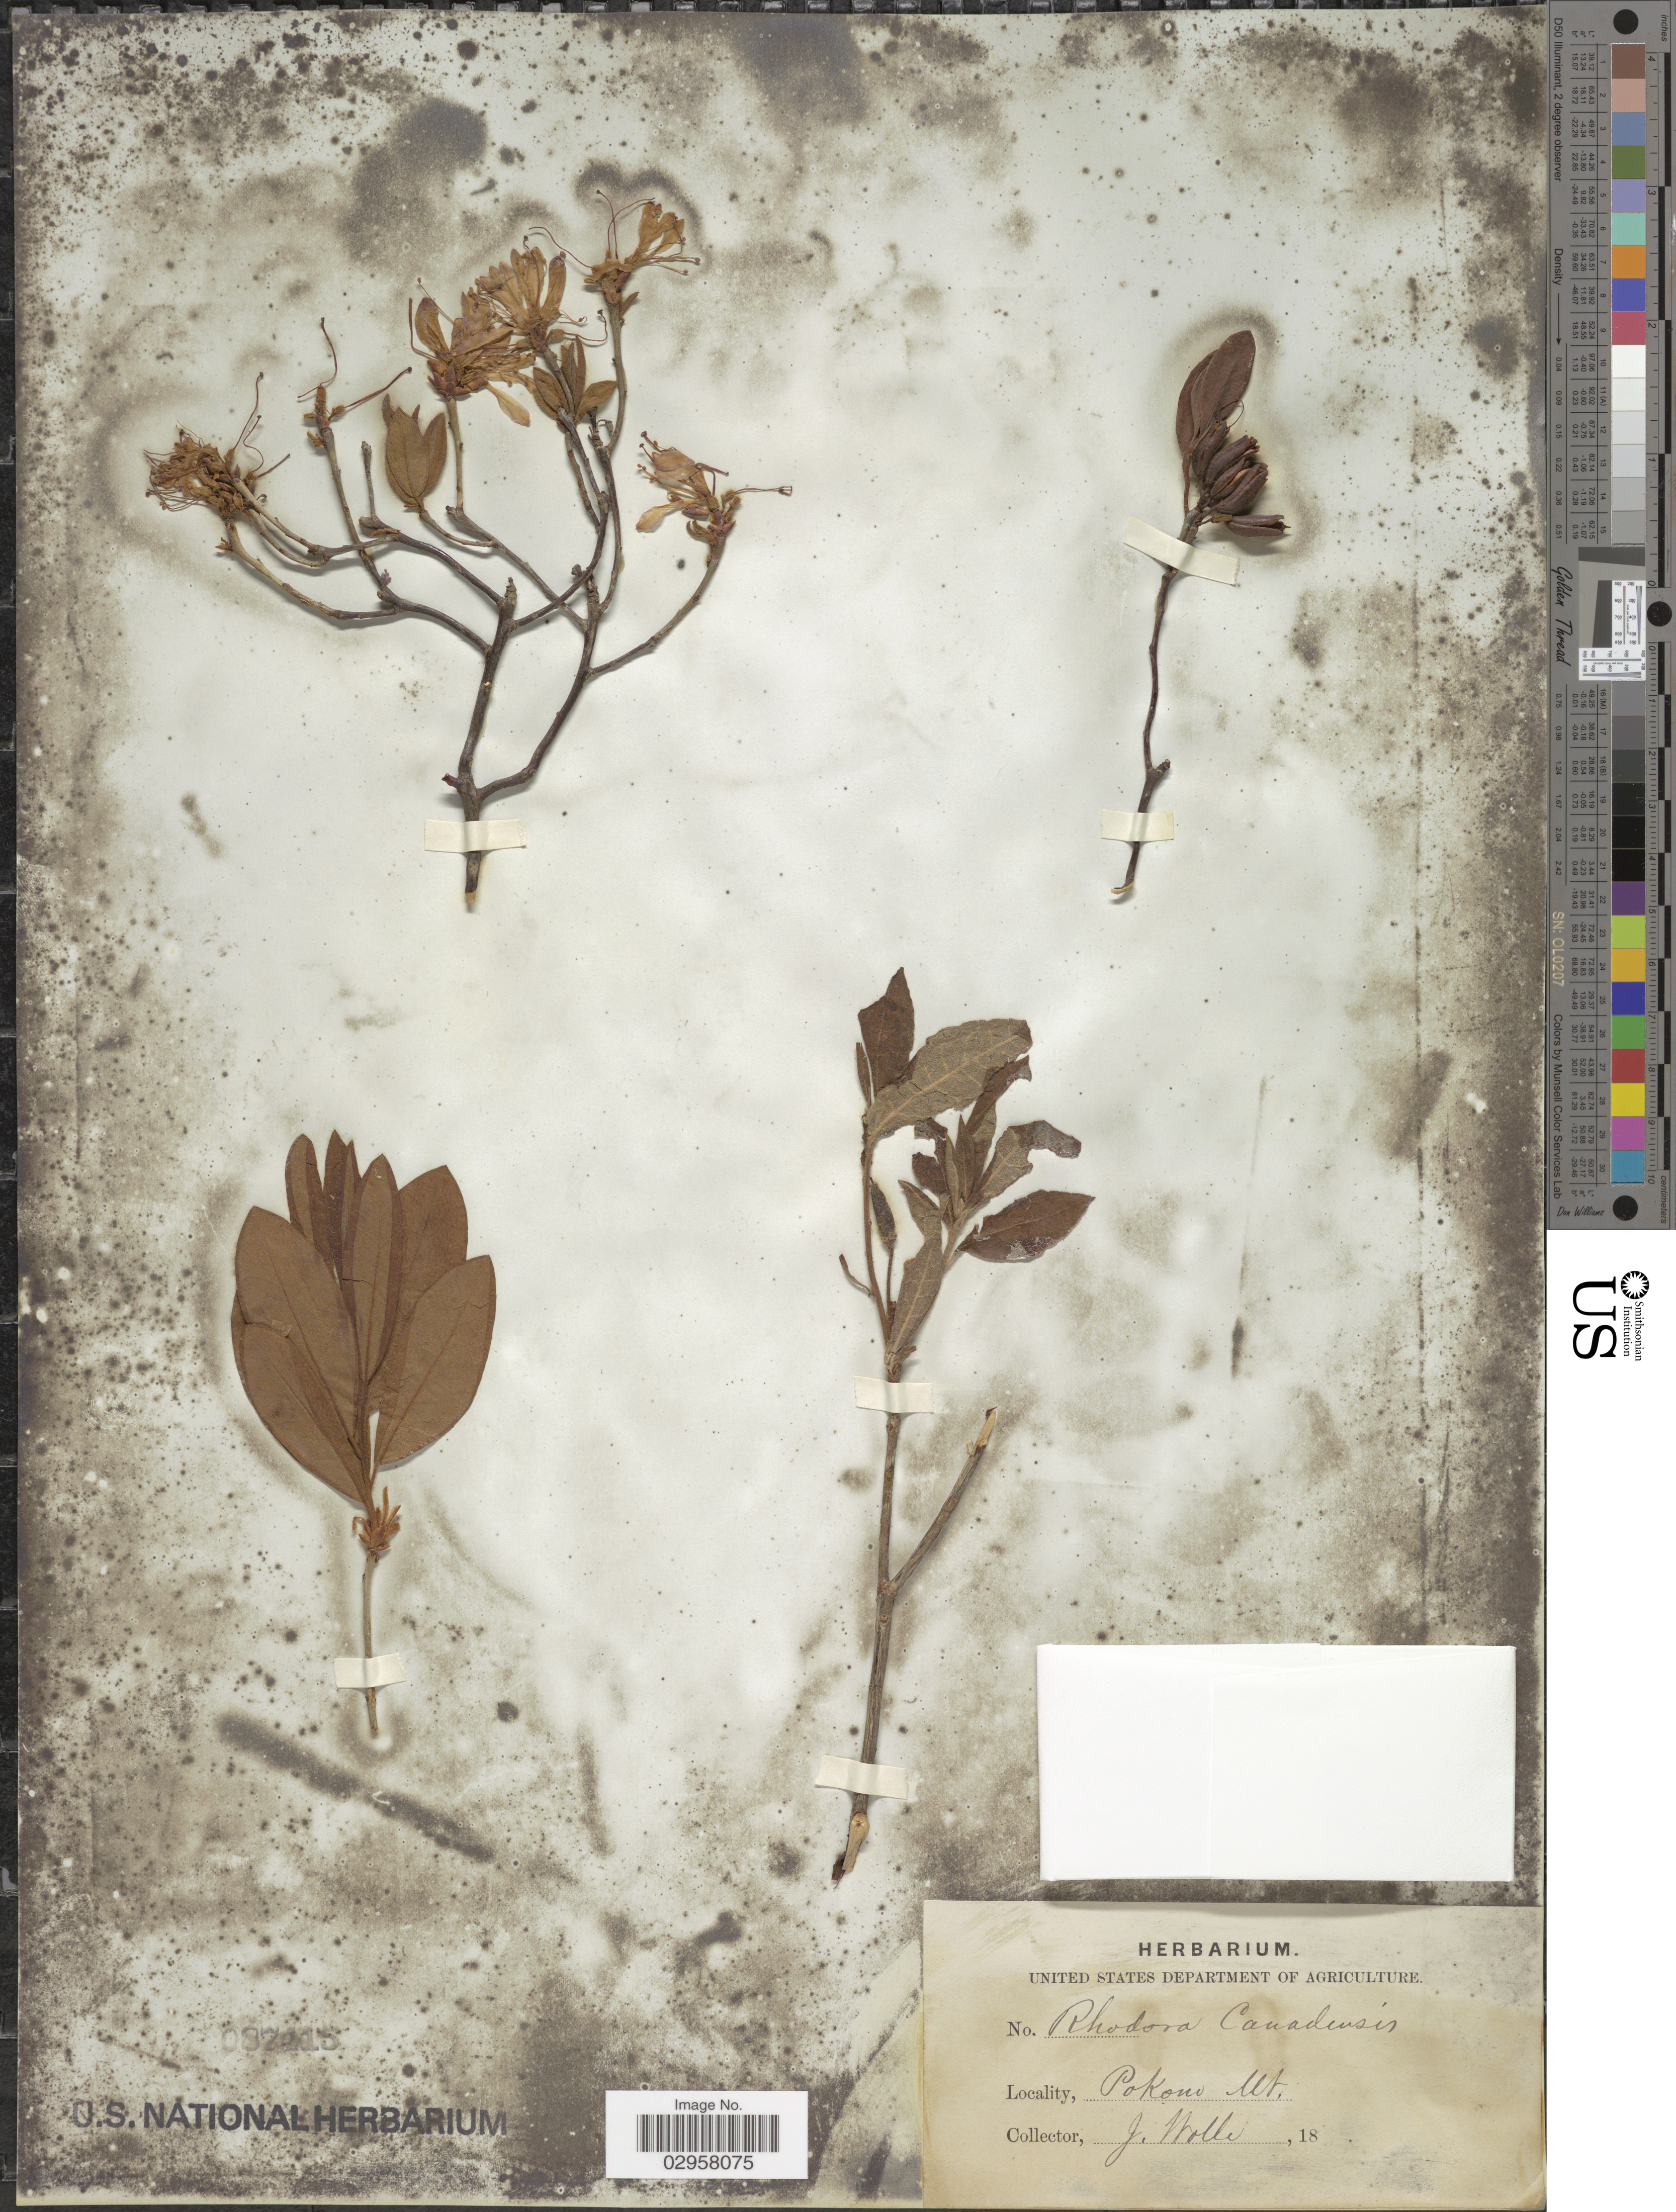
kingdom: Plantae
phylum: Tracheophyta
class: Magnoliopsida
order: Ericales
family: Ericaceae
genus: Rhododendron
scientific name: Rhododendron canadense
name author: (L.) Torr.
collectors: J. Wolle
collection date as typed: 18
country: United States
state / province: Pennsylvania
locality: Pokono Mt.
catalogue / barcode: US 87415